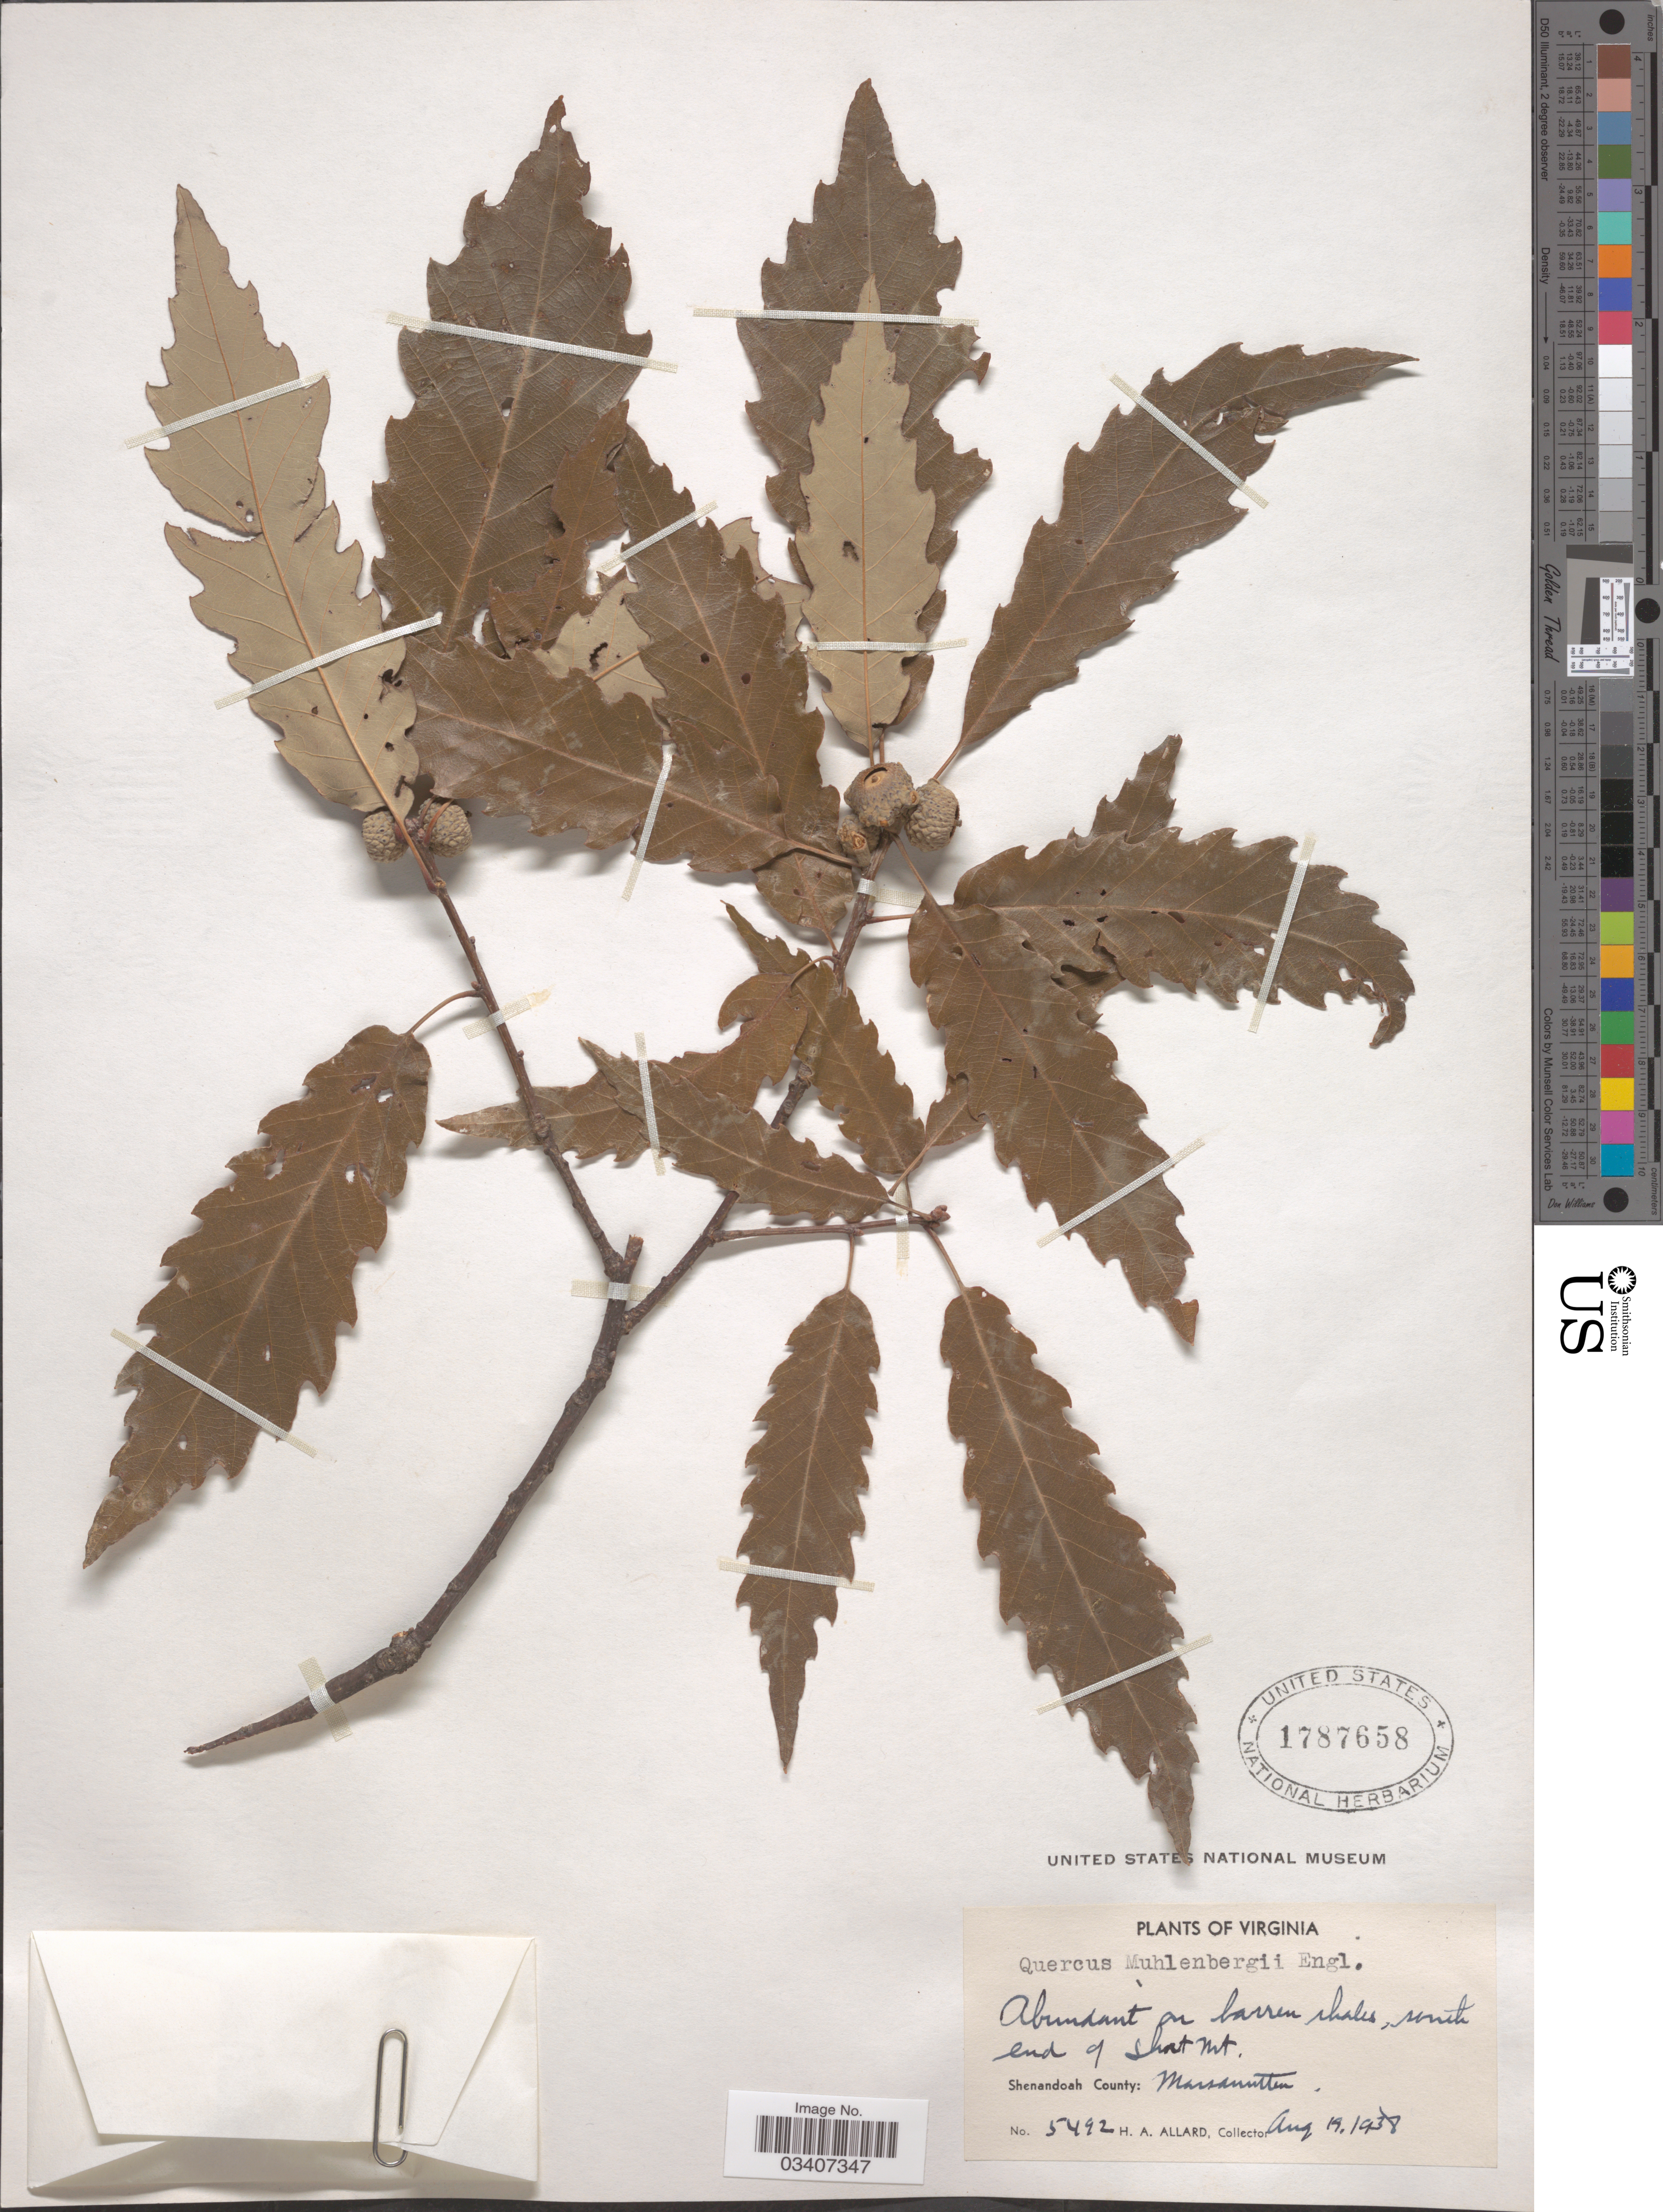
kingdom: Plantae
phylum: Tracheophyta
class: Magnoliopsida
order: Fagales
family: Fagaceae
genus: Quercus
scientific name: Quercus muehlenbergii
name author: Engelm.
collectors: H. A. Allard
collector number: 5492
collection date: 1938-08-19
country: United States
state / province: Virginia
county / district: Shenandoah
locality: Barren shales, south end of Short Mt. Shenandoah County: Massanutten.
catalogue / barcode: US 1787658